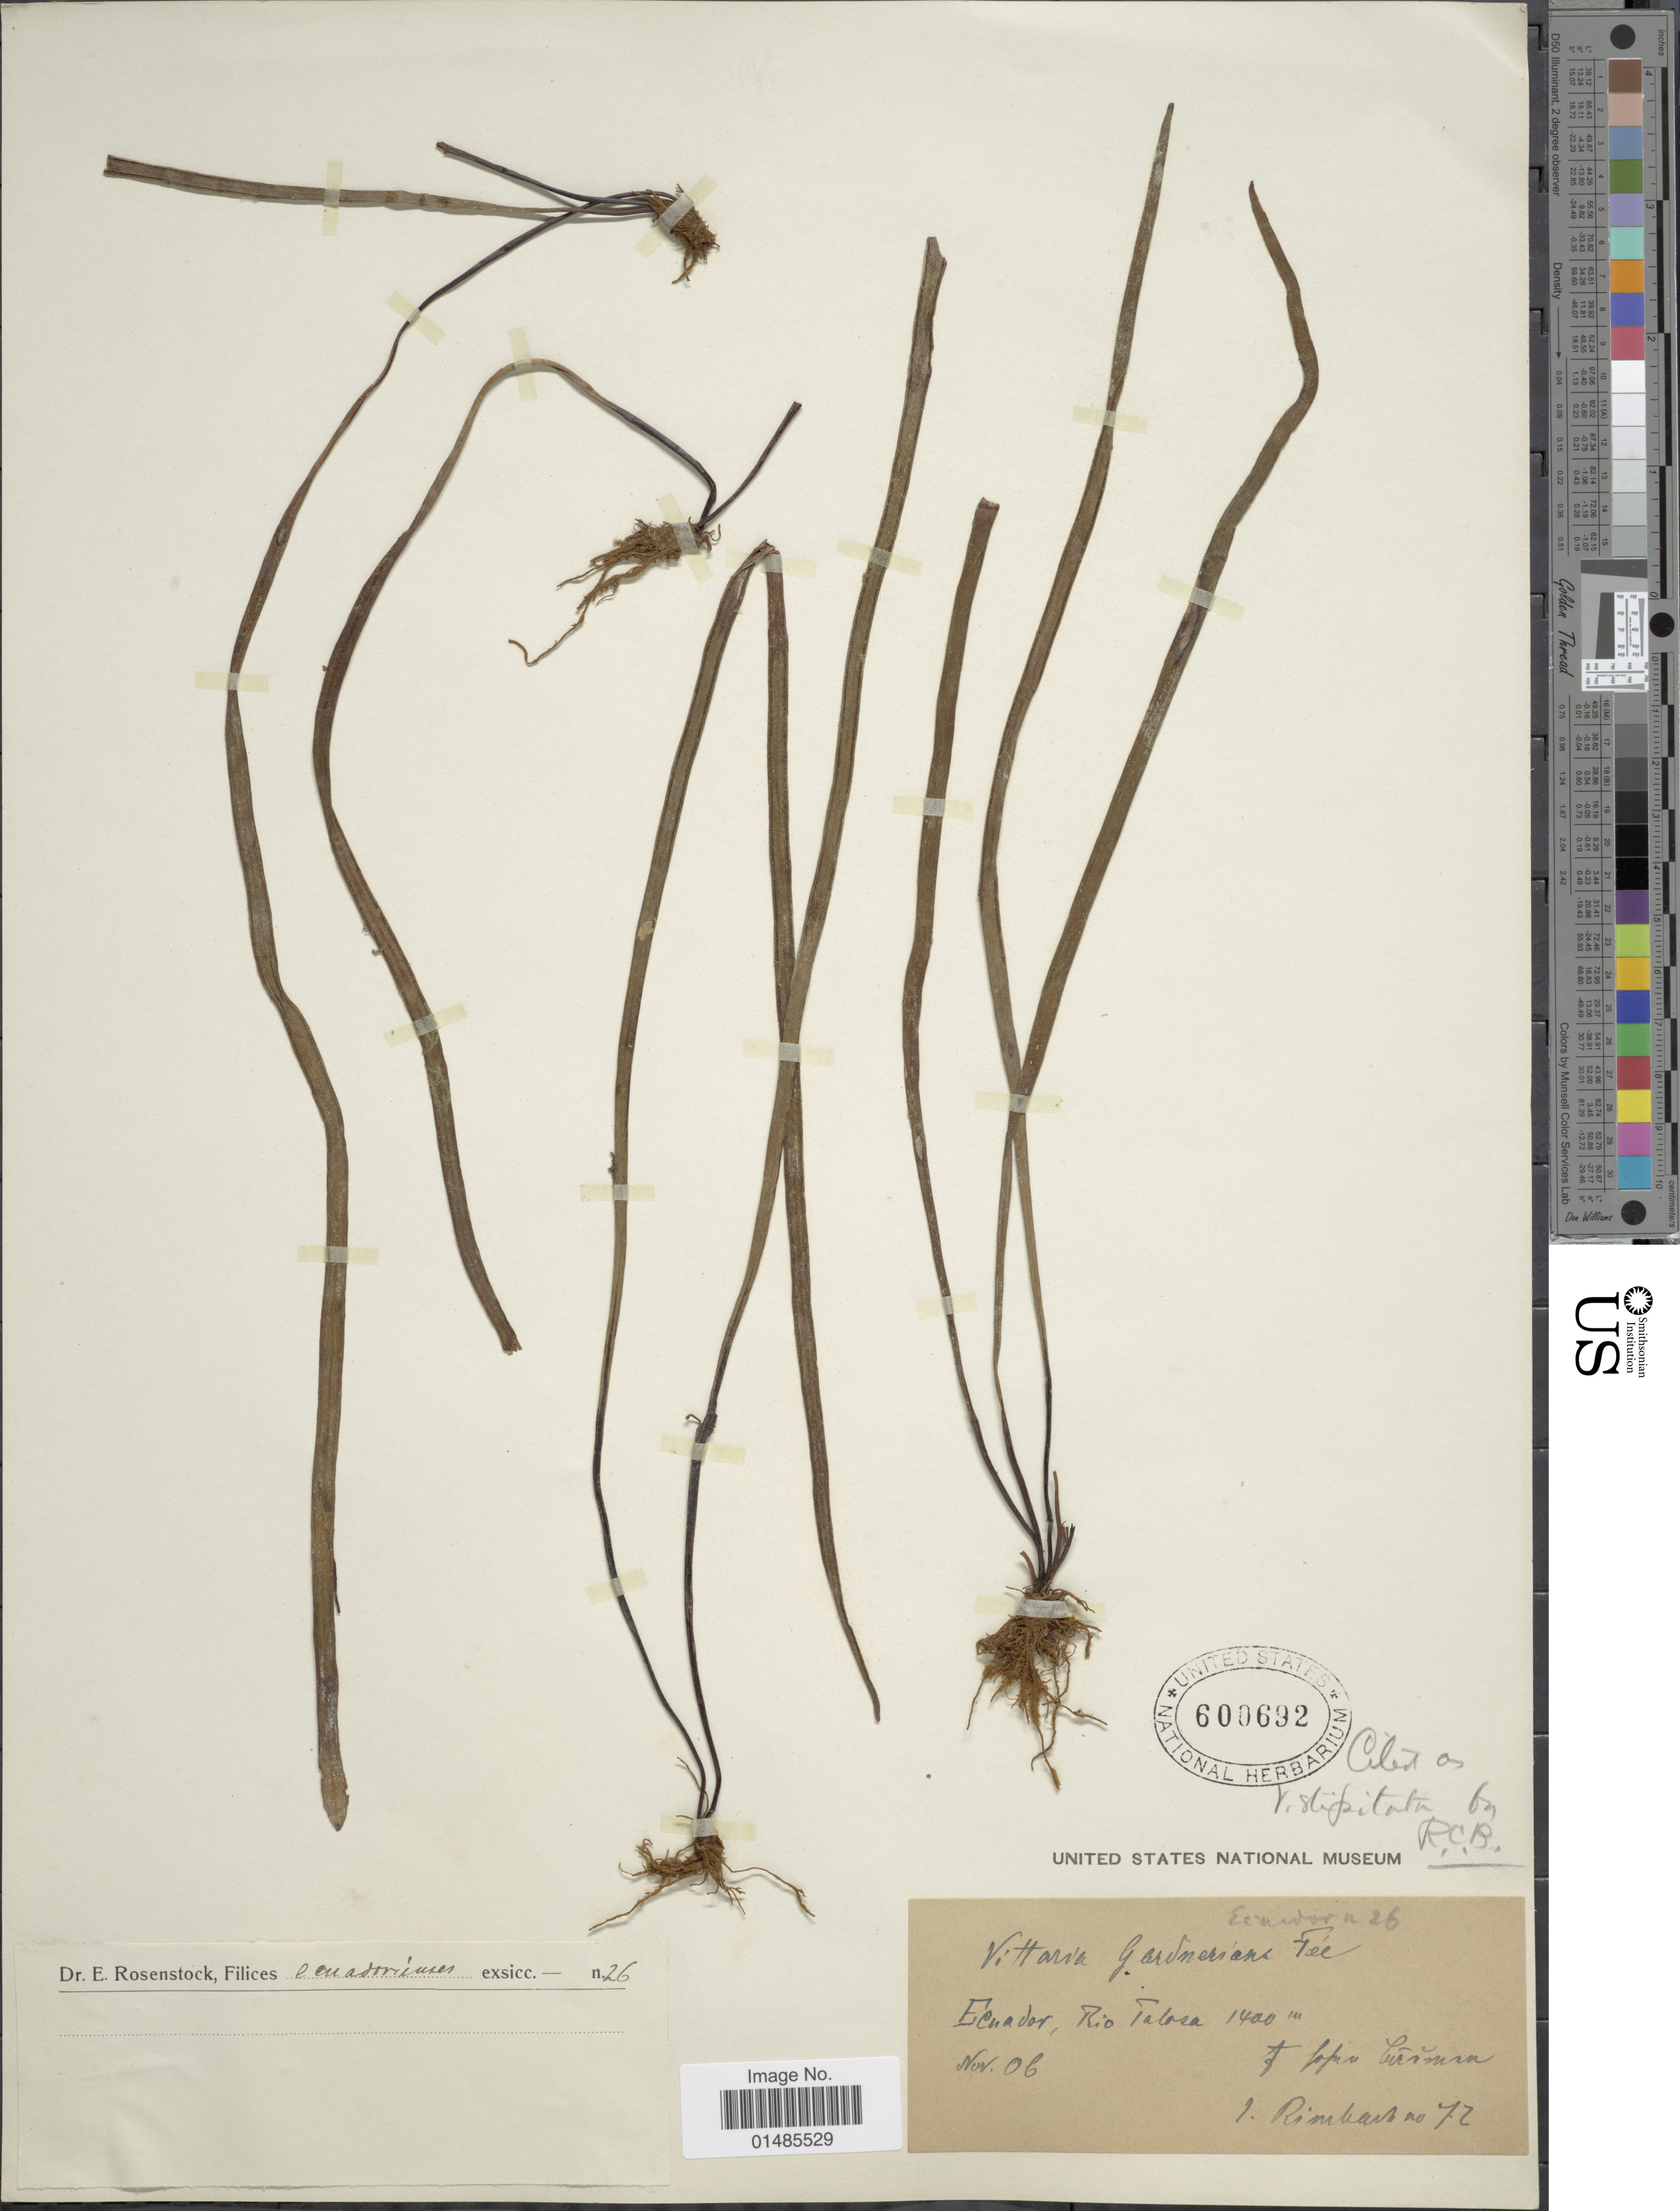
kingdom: Plantae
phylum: Tracheophyta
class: Polypodiopsida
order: Polypodiales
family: Pteridaceae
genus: Radiovittaria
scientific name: Radiovittaria stipitata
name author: (Kunze) E.H. Crane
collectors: Rimbach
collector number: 72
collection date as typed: Transcribed d/m/y: /11/6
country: Ecuador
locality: Rio Talosa [interpreted]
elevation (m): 1400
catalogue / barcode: US 600692